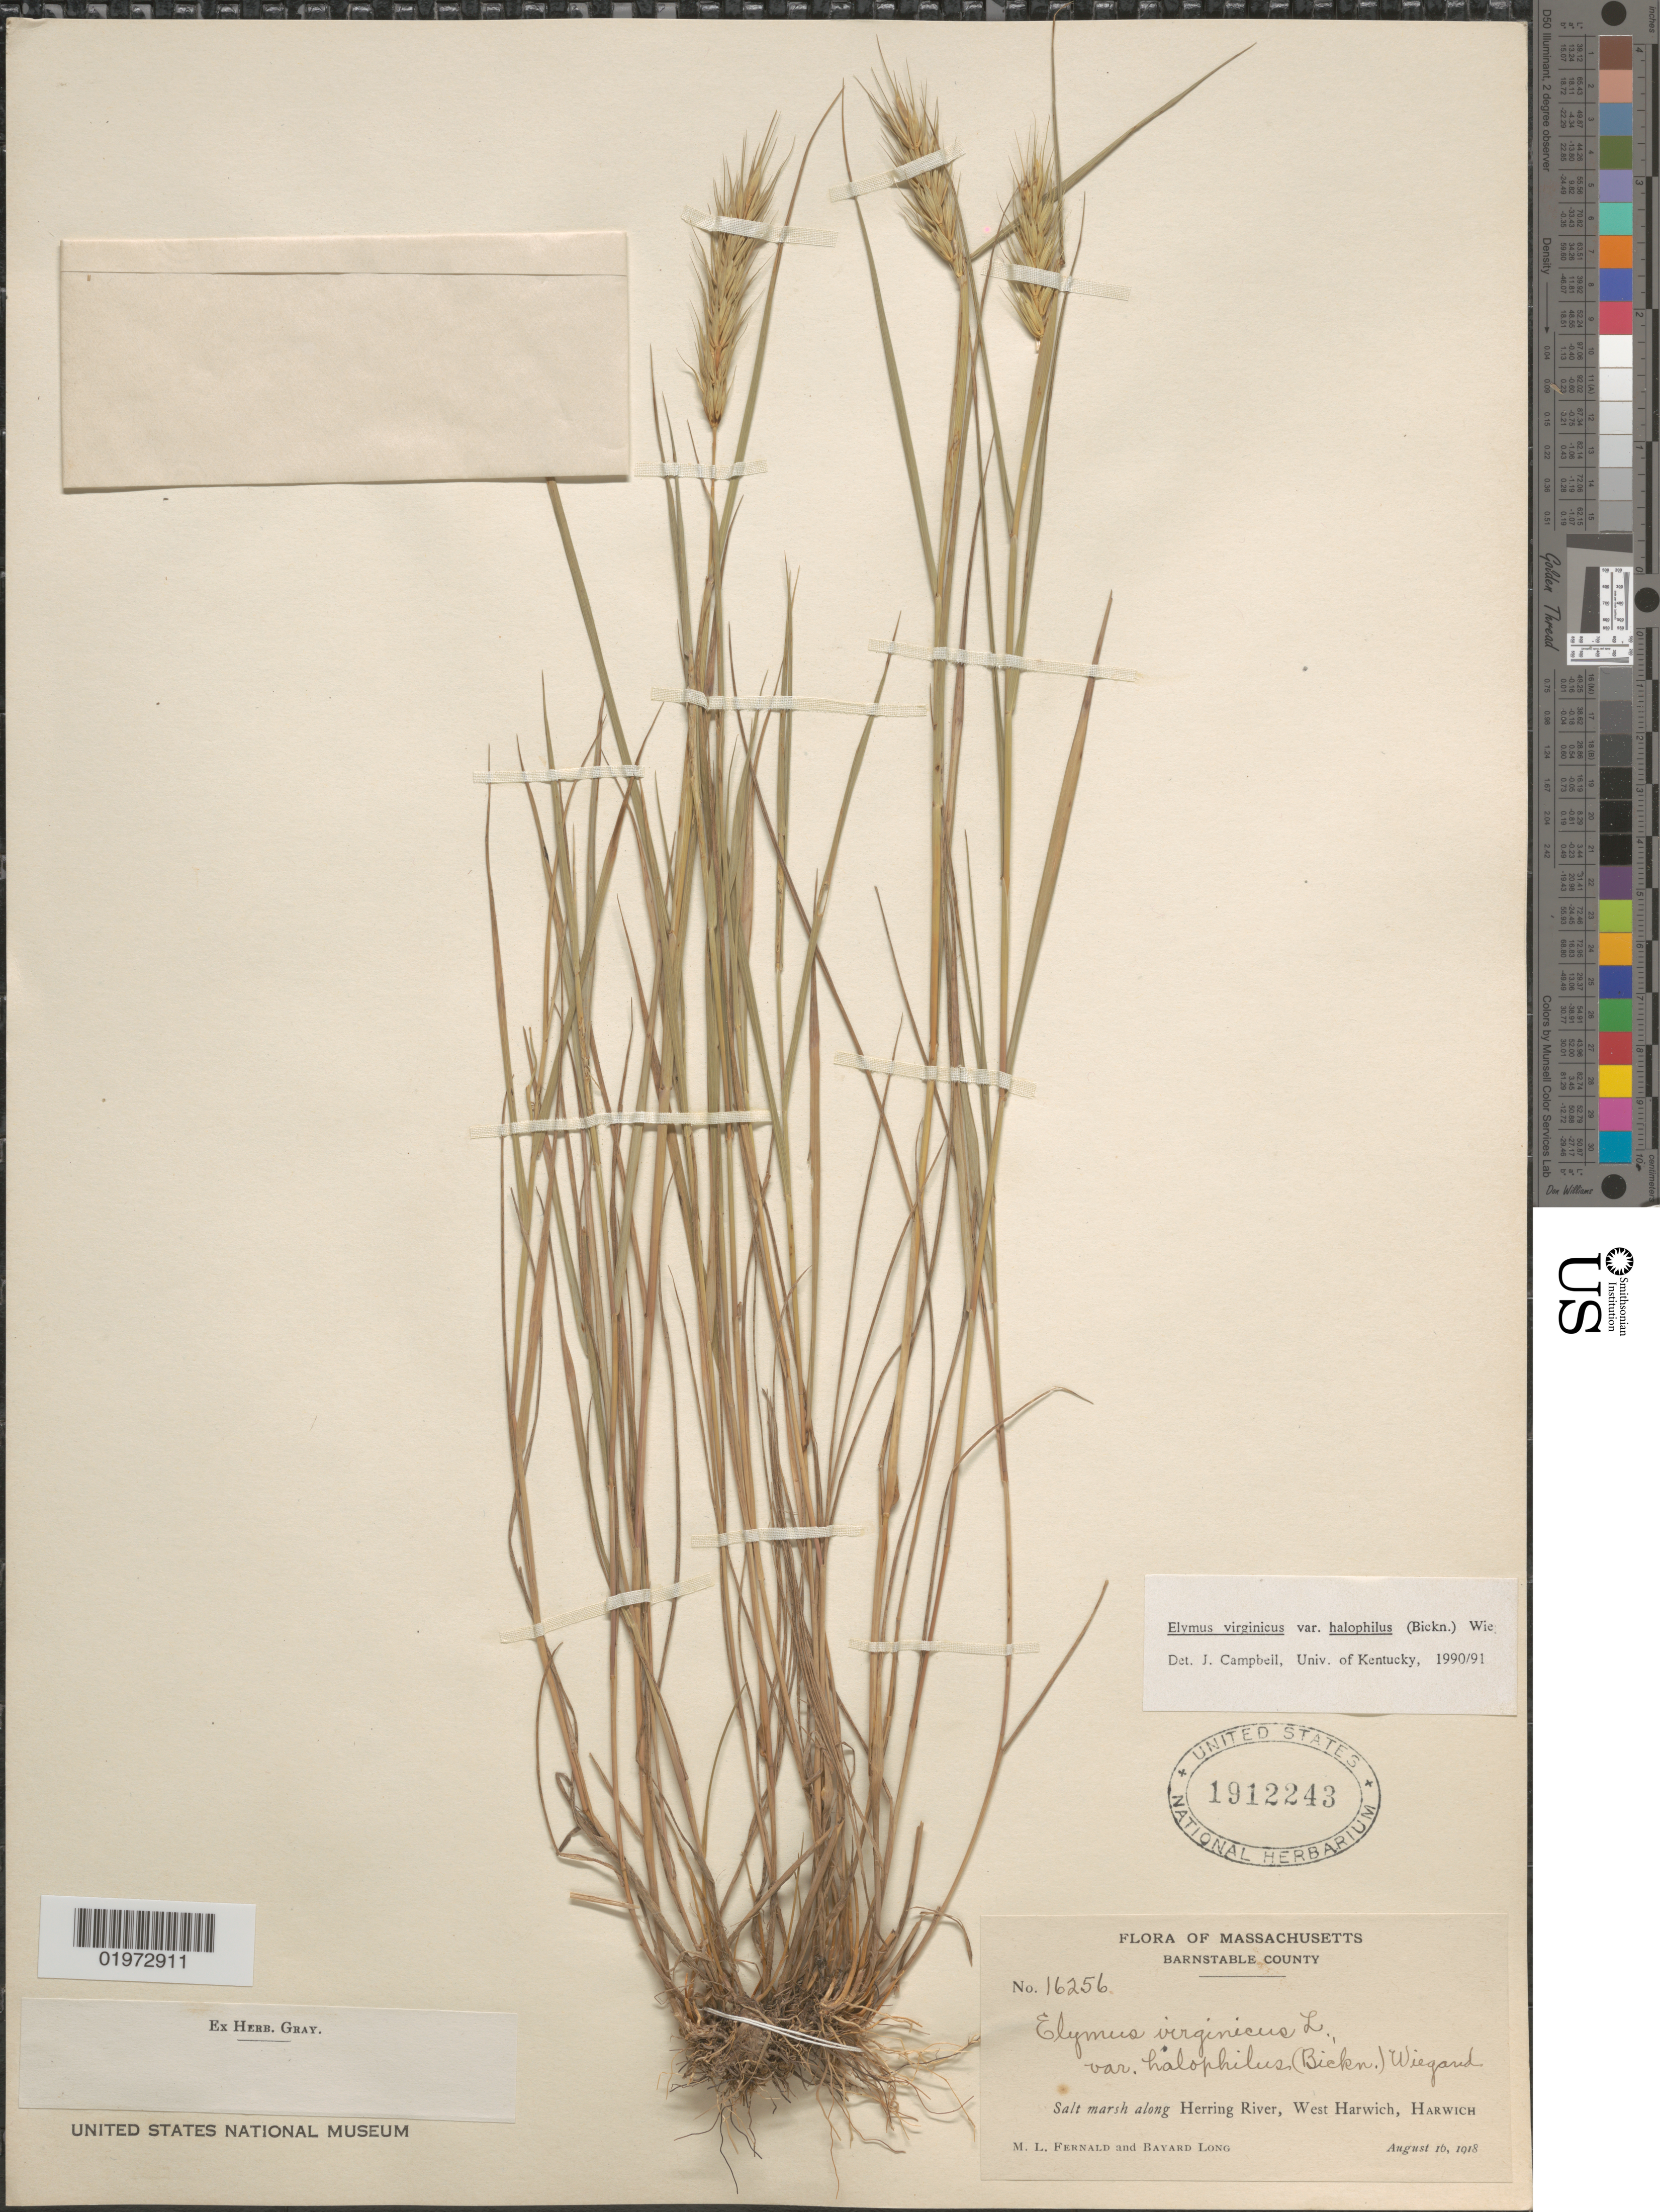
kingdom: Plantae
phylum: Tracheophyta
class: Liliopsida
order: Poales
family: Poaceae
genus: Elymus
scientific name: Elymus virginicus var. halophilus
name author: L.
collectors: M. L. Fernald & B. Long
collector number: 16256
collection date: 1918-08-16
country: United States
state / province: Massachusetts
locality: Barnstable County. Along Herring River, West Harwich, Harwich.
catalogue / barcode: US 1912243